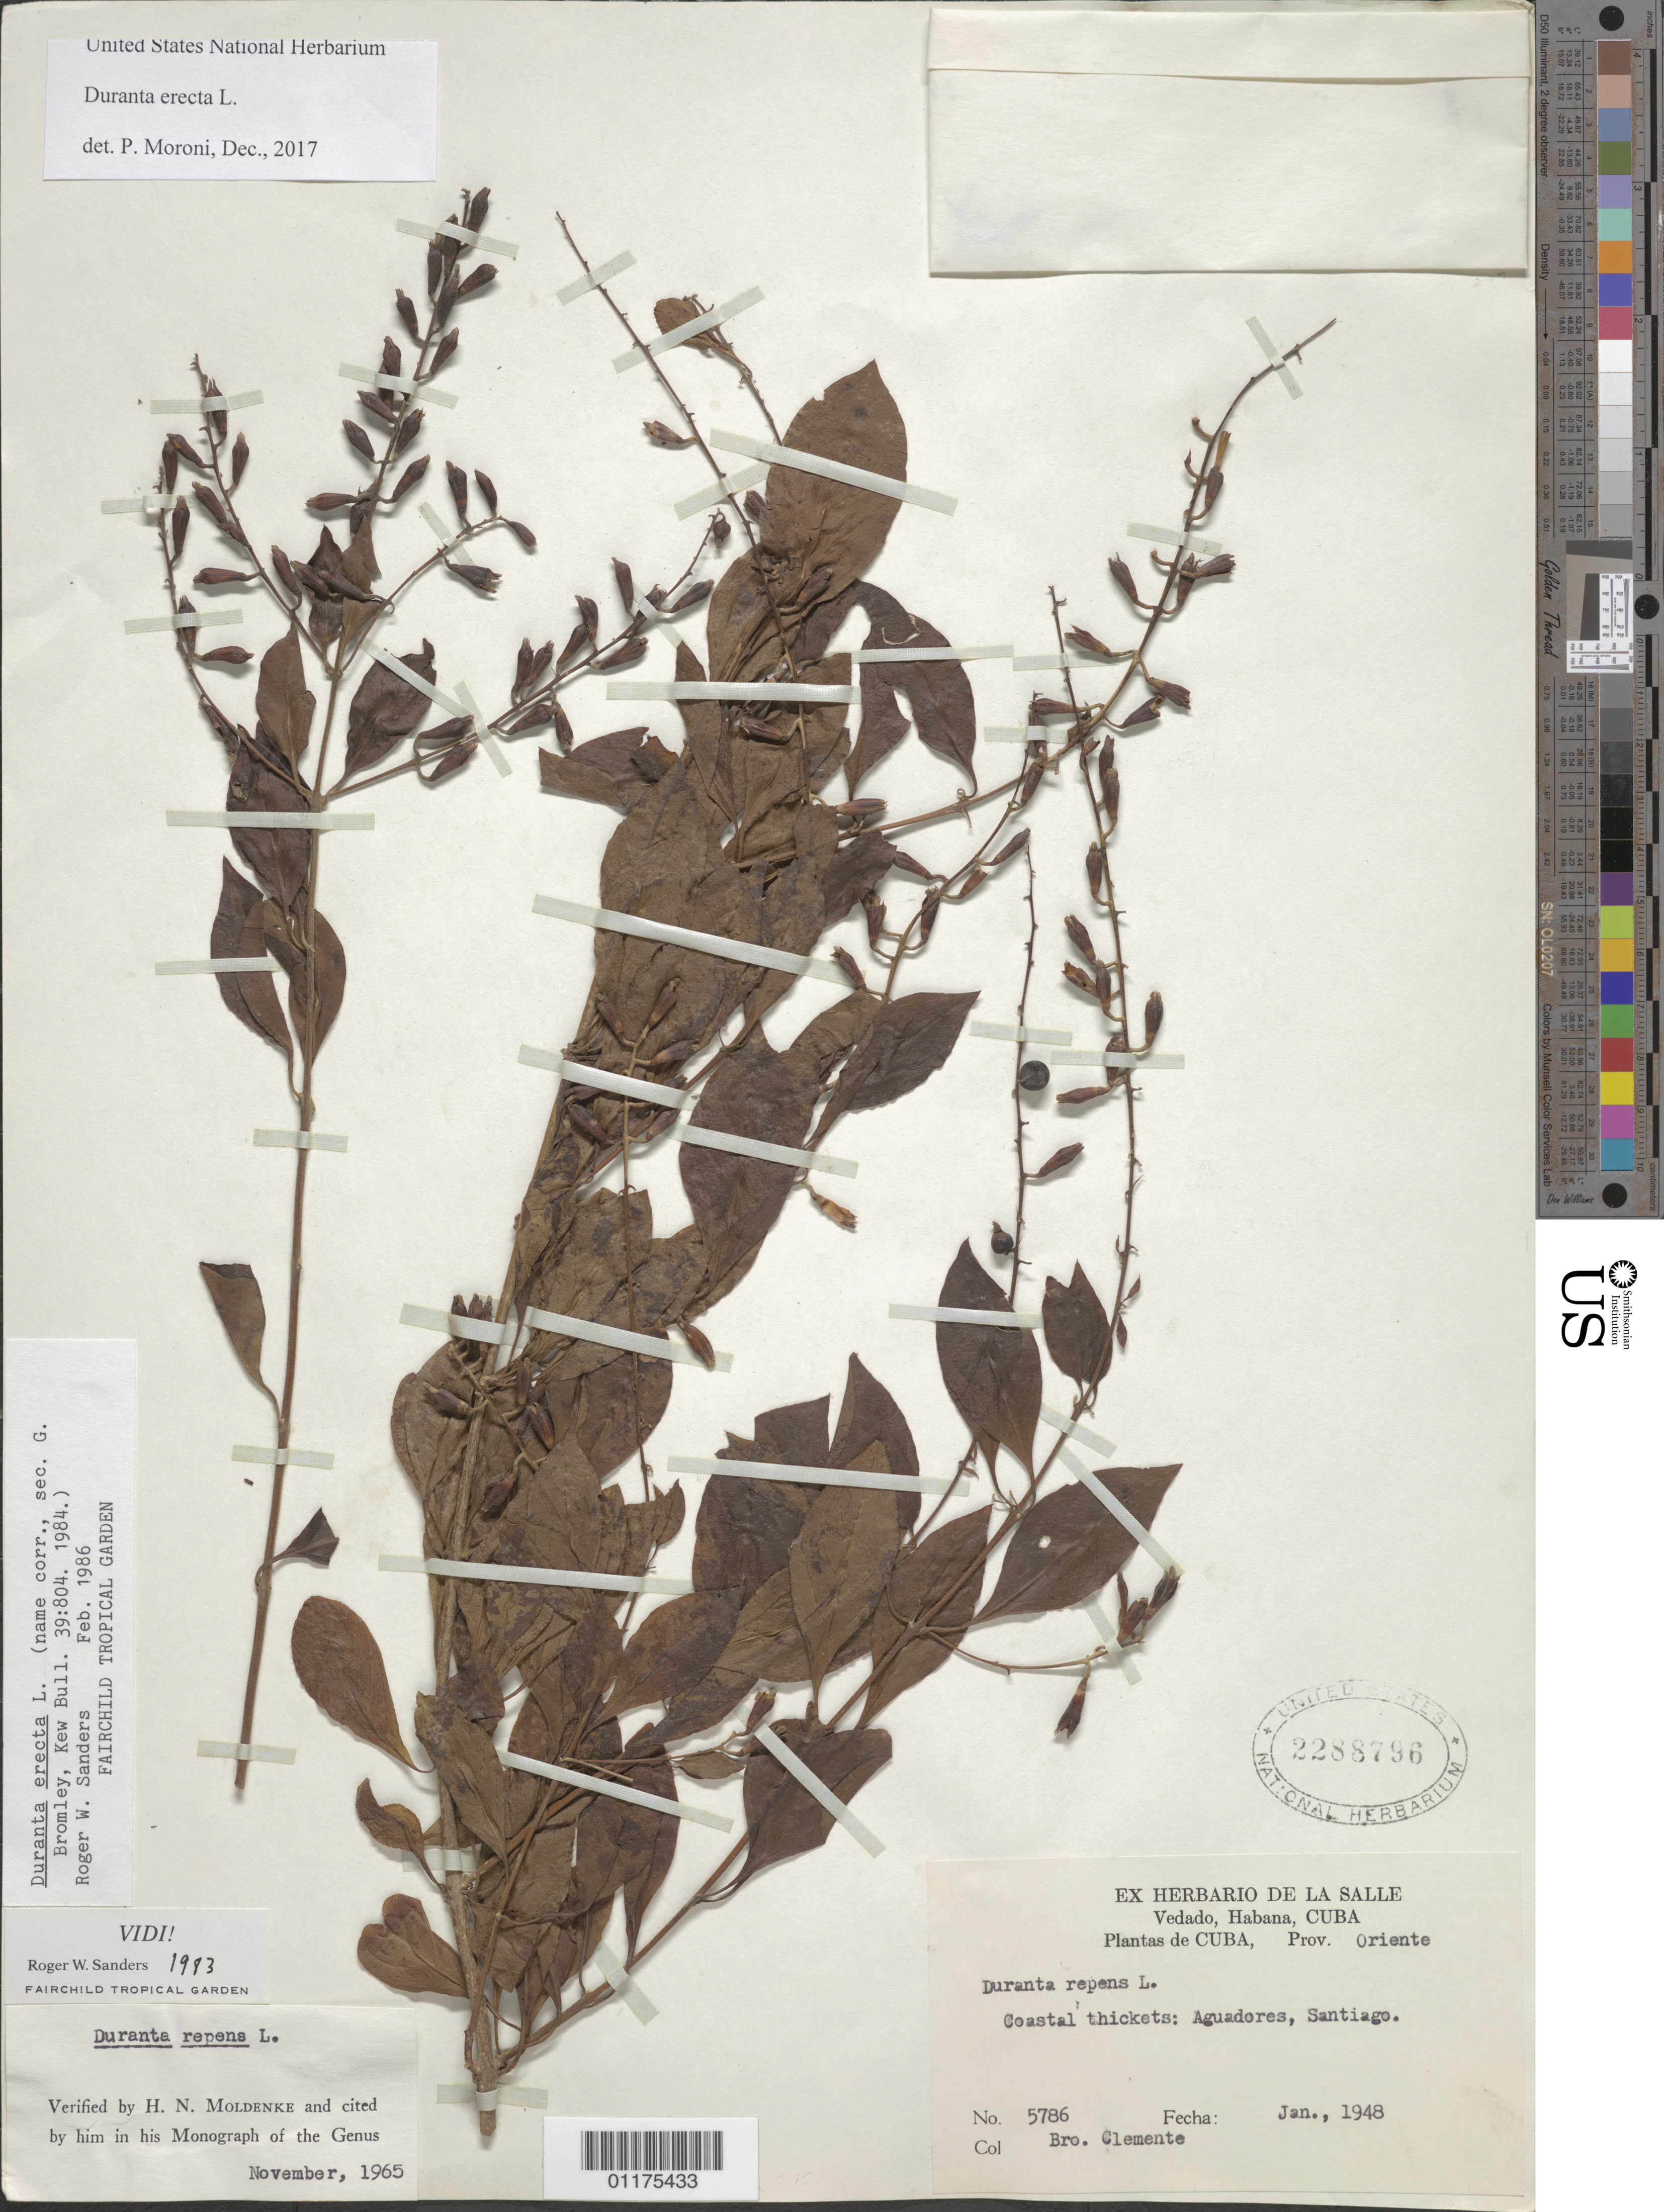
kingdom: Plantae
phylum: Tracheophyta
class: Magnoliopsida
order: Lamiales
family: Verbenaceae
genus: Duranta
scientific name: Duranta erecta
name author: L.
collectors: Bro. Clemente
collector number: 5786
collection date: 1948-01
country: Cuba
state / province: Oriente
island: Cuba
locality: Santiago, Aguadores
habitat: Coastal thickets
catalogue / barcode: US 2288796